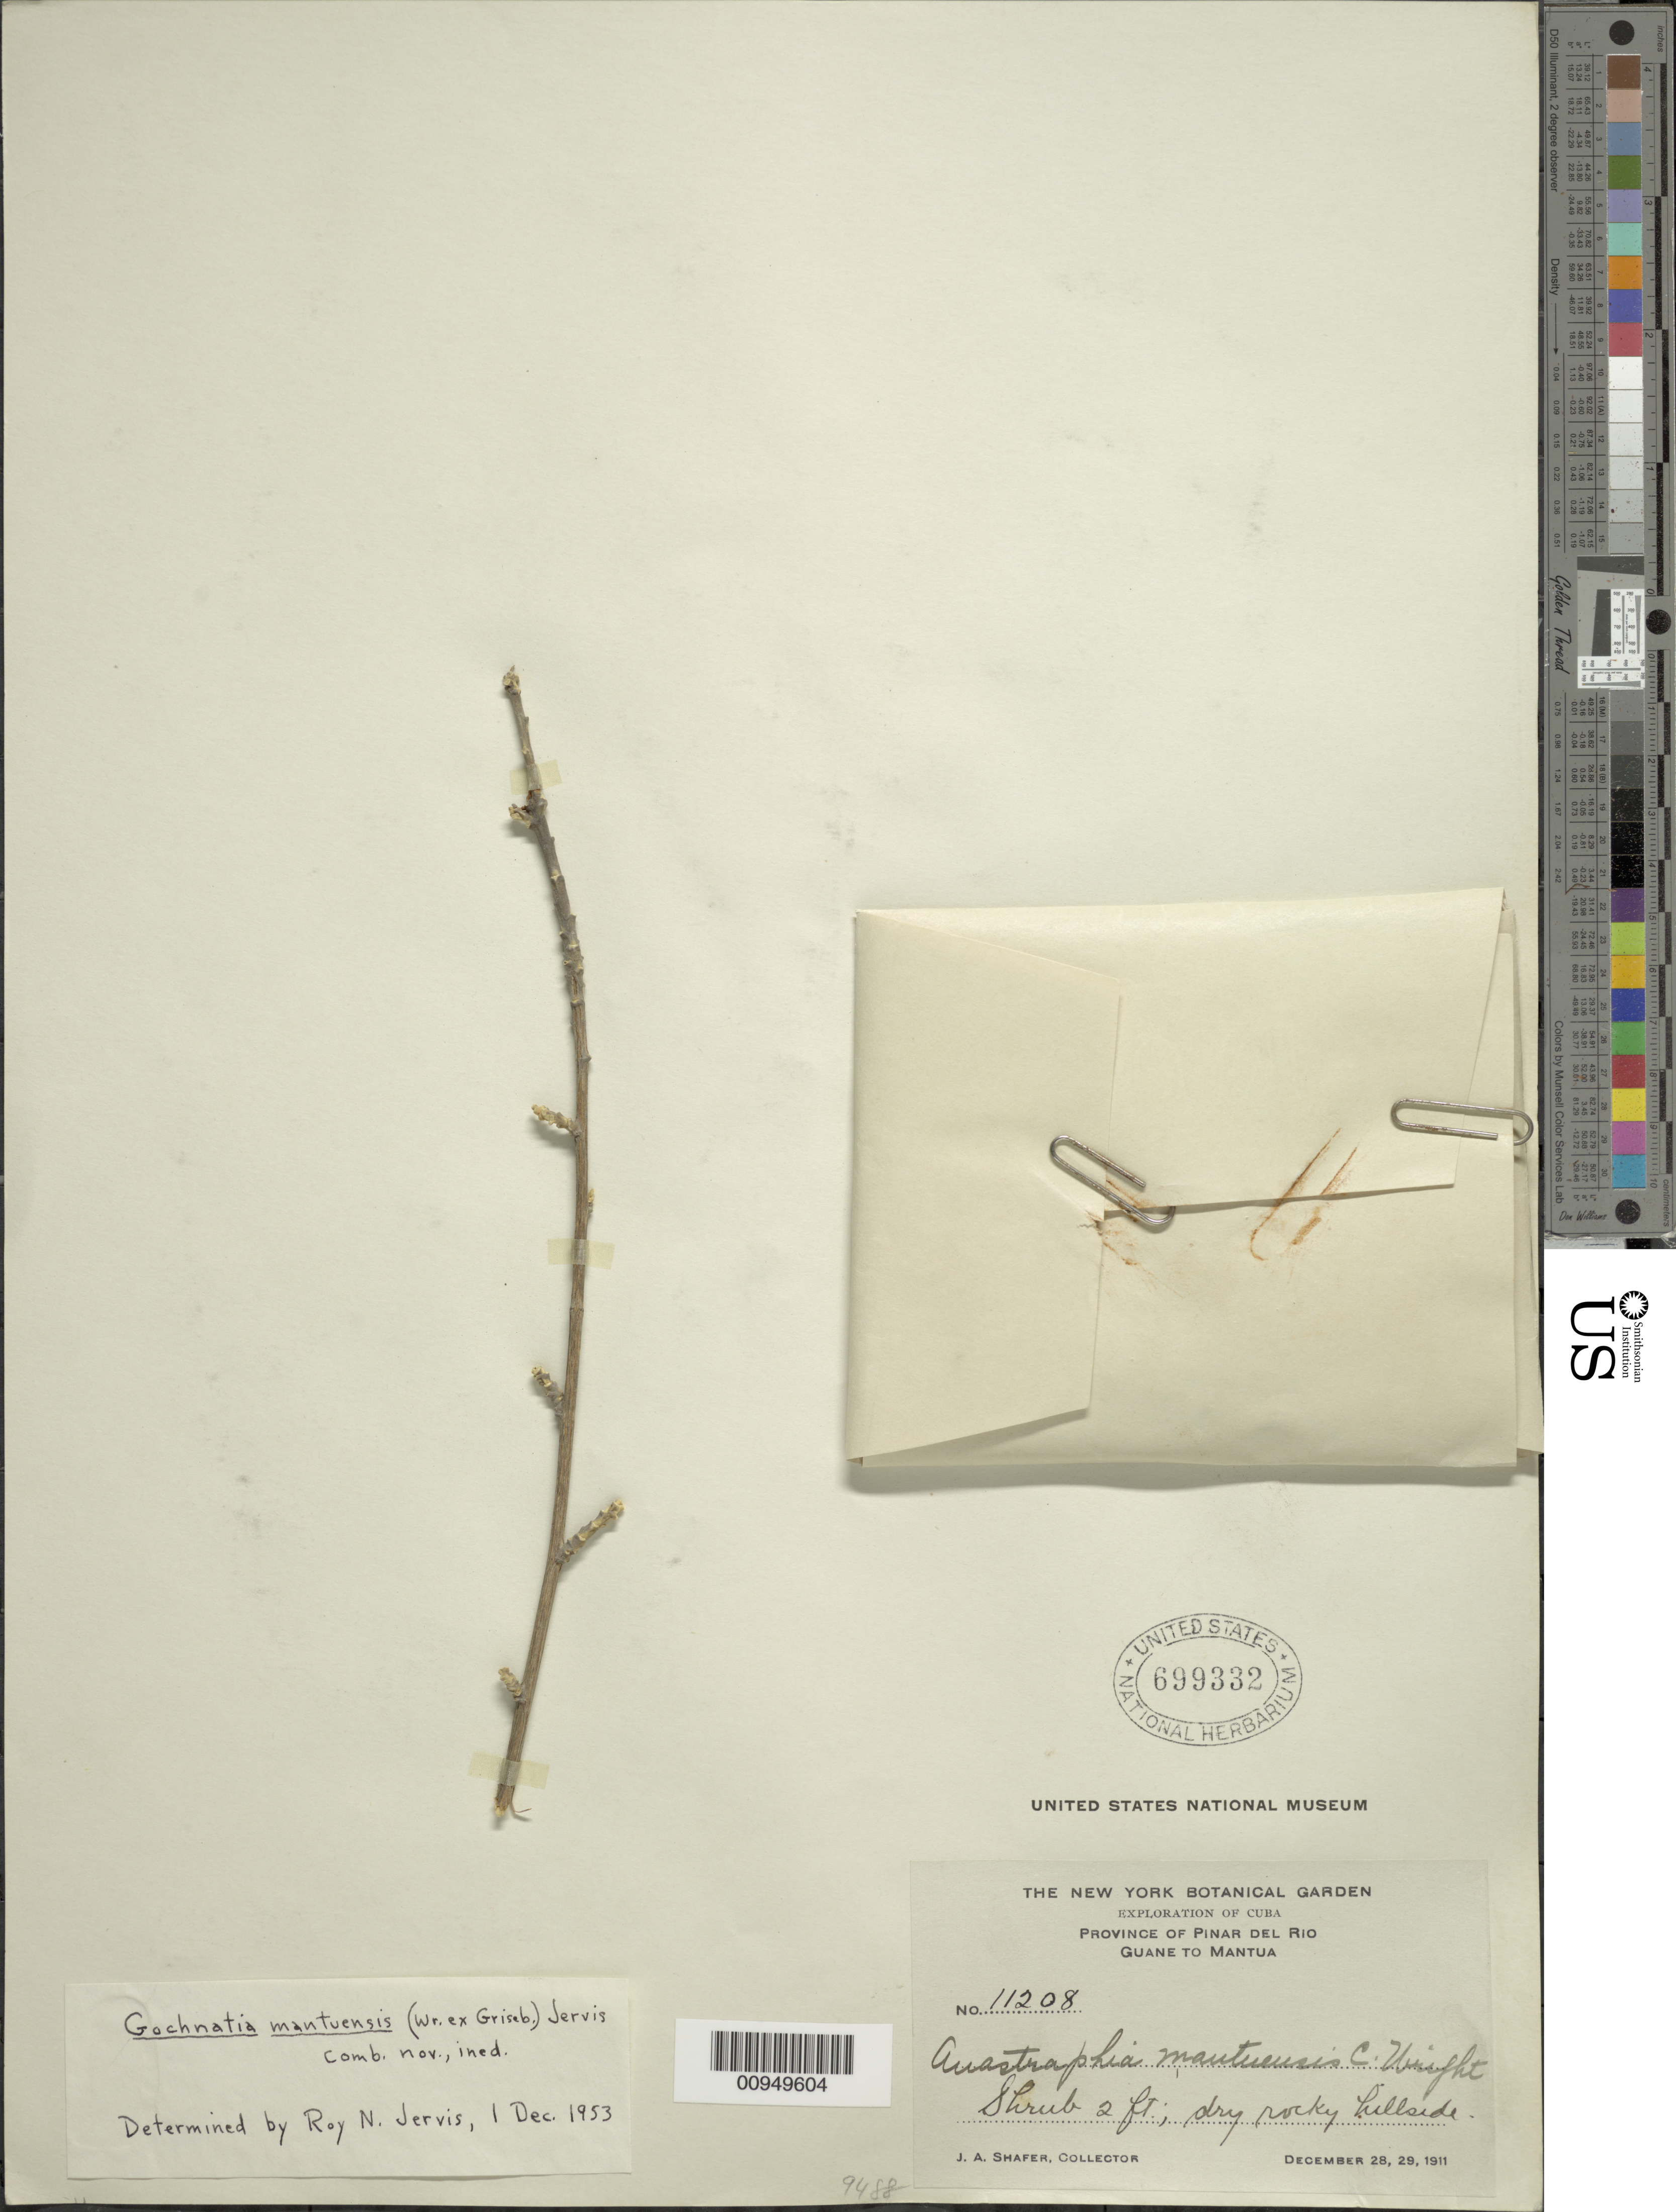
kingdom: Plantae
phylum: Tracheophyta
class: Magnoliopsida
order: Asterales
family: Asteraceae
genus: Anastraphia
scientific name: Anastraphia mantuensis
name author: C. Wright ex Griseb.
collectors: J. A. Shafer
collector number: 11208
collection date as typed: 28 Dec 1911 to 29 Dec 1911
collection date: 1911-12-28/1911-12-29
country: Cuba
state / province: Pinar del Rio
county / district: Dry forest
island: Cuba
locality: Guane to Mantua, hillside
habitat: Dry rocky hillside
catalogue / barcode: US 699332